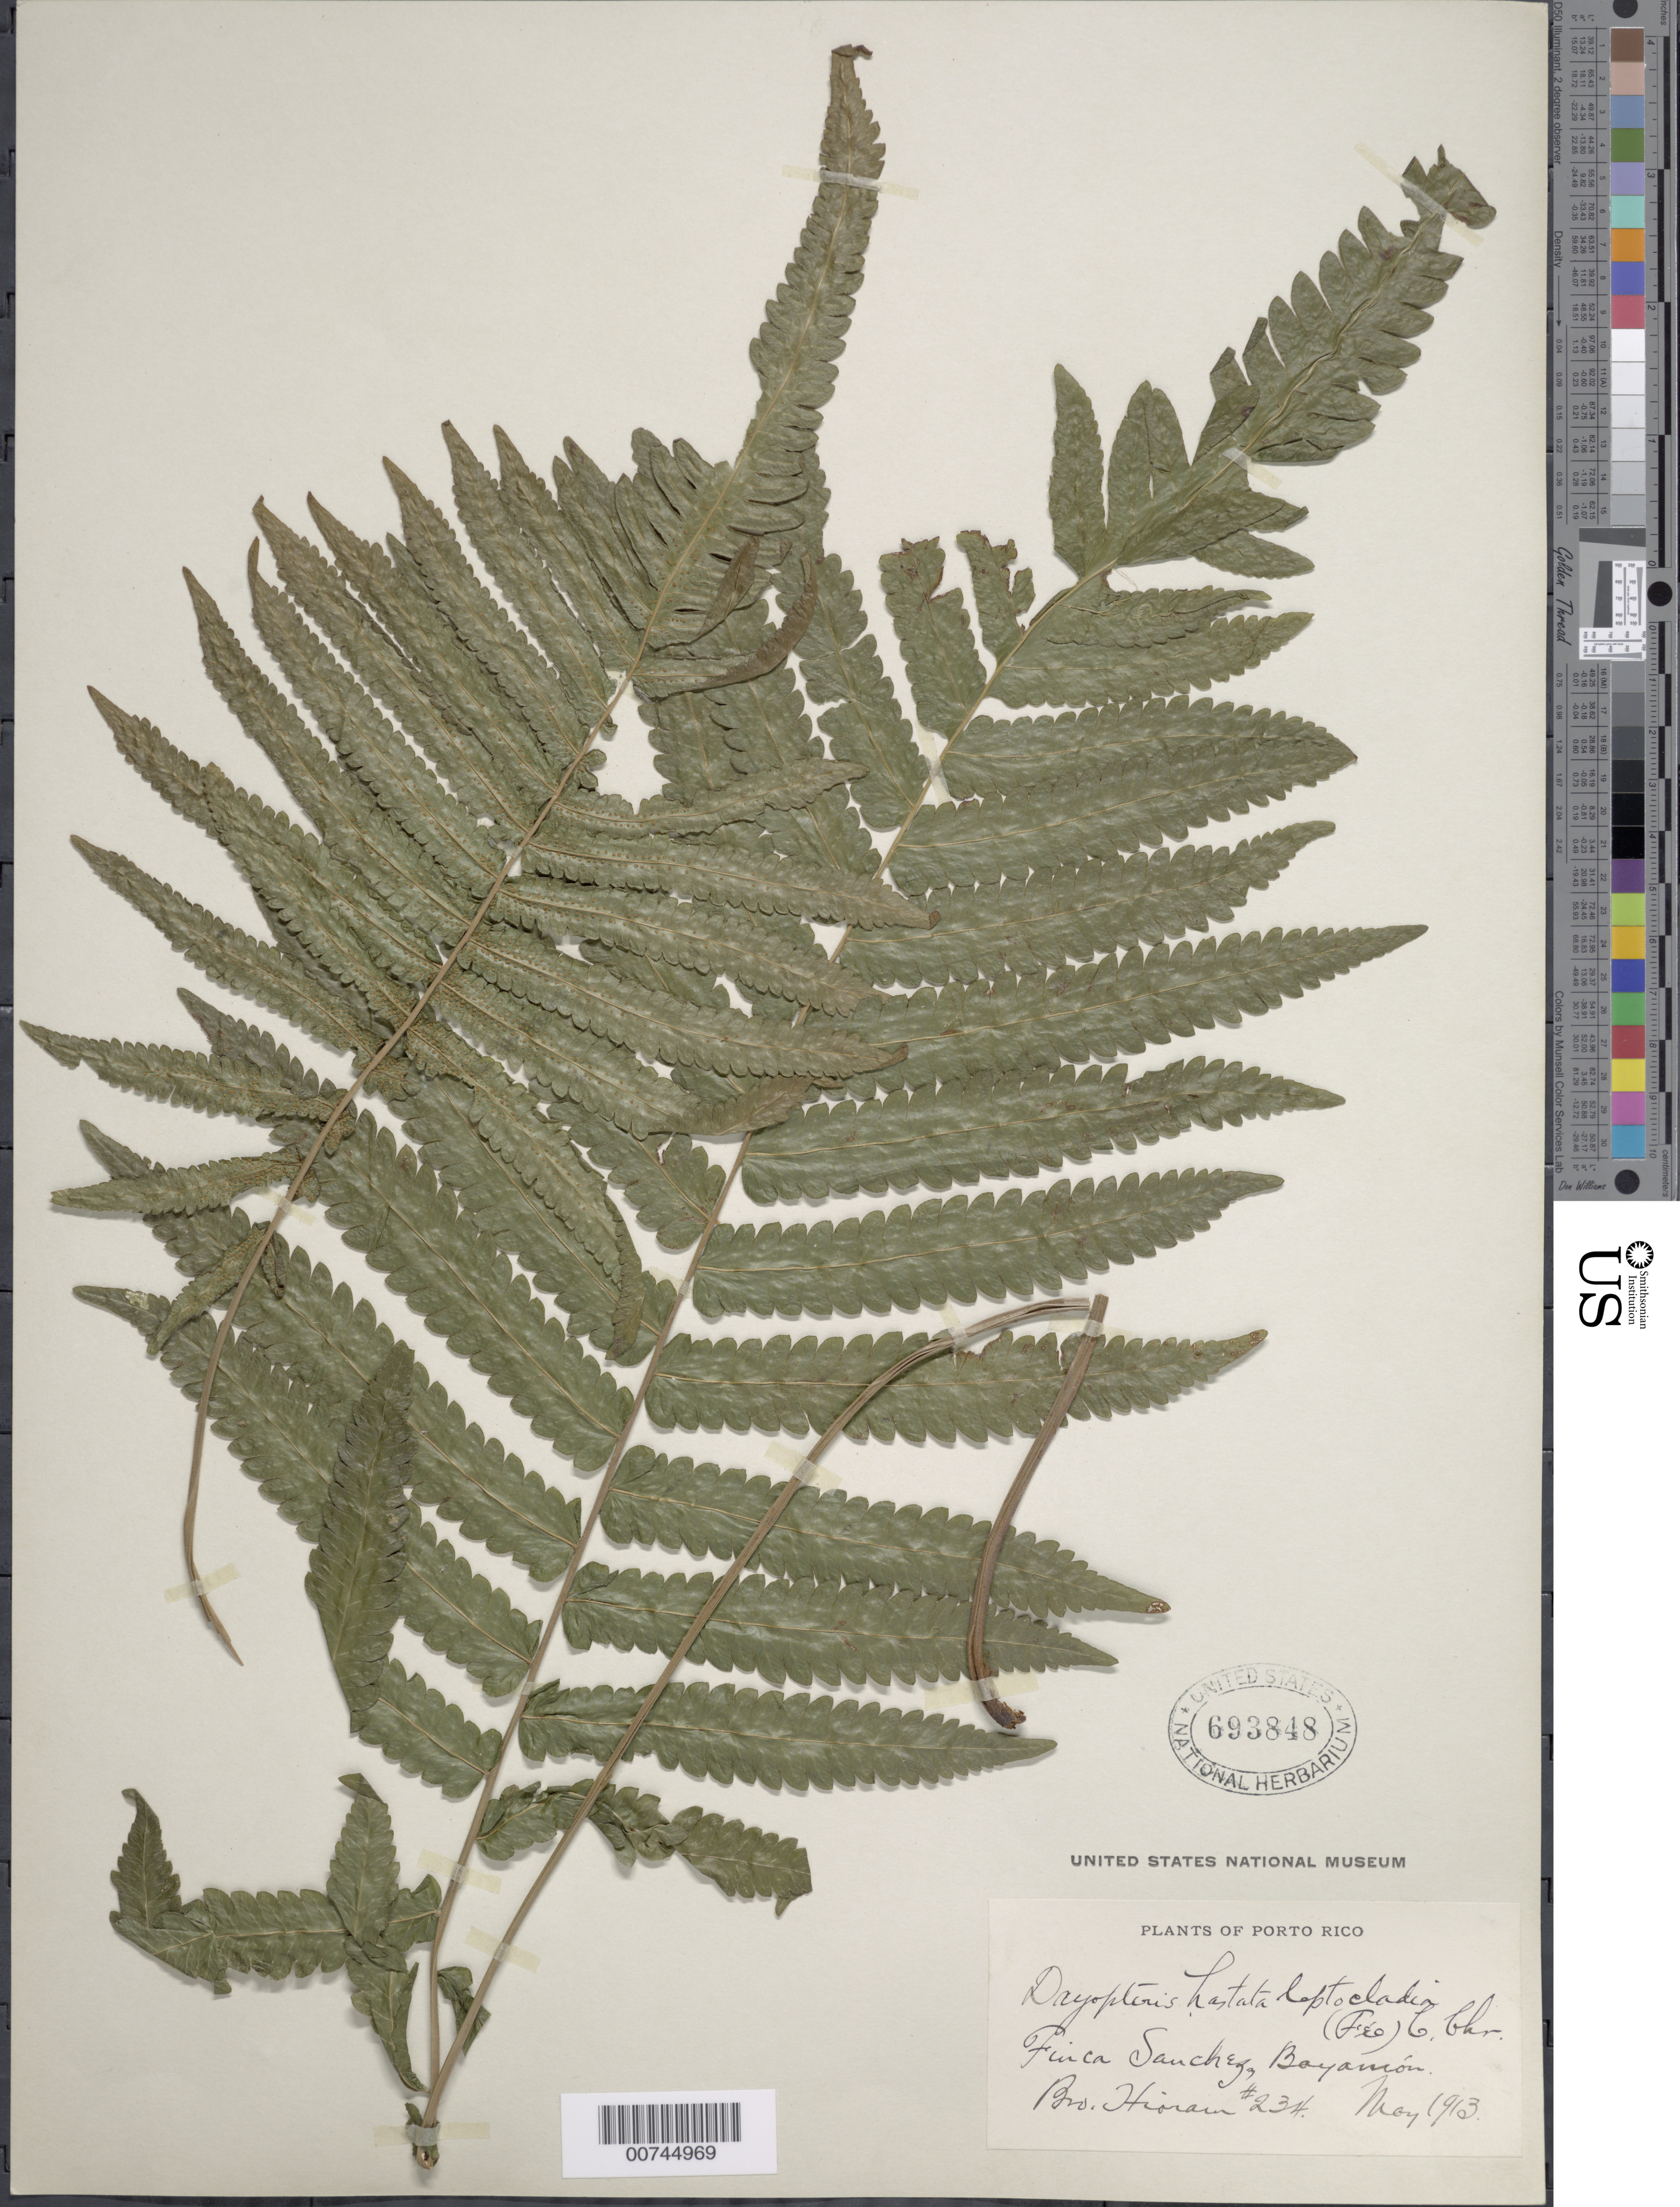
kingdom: Plantae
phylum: Tracheophyta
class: Polypodiopsida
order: Polypodiales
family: Thelypteridaceae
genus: Goniopteris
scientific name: Goniopteris leptocladia (Fée) comb. nov., ined 2015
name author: (Fée)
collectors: Bro. Hioram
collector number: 234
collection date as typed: Mar 1913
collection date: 1913-03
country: Puerto Rico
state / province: Bayamón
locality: Finca Sanchez, Bayamón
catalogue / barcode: US 693848